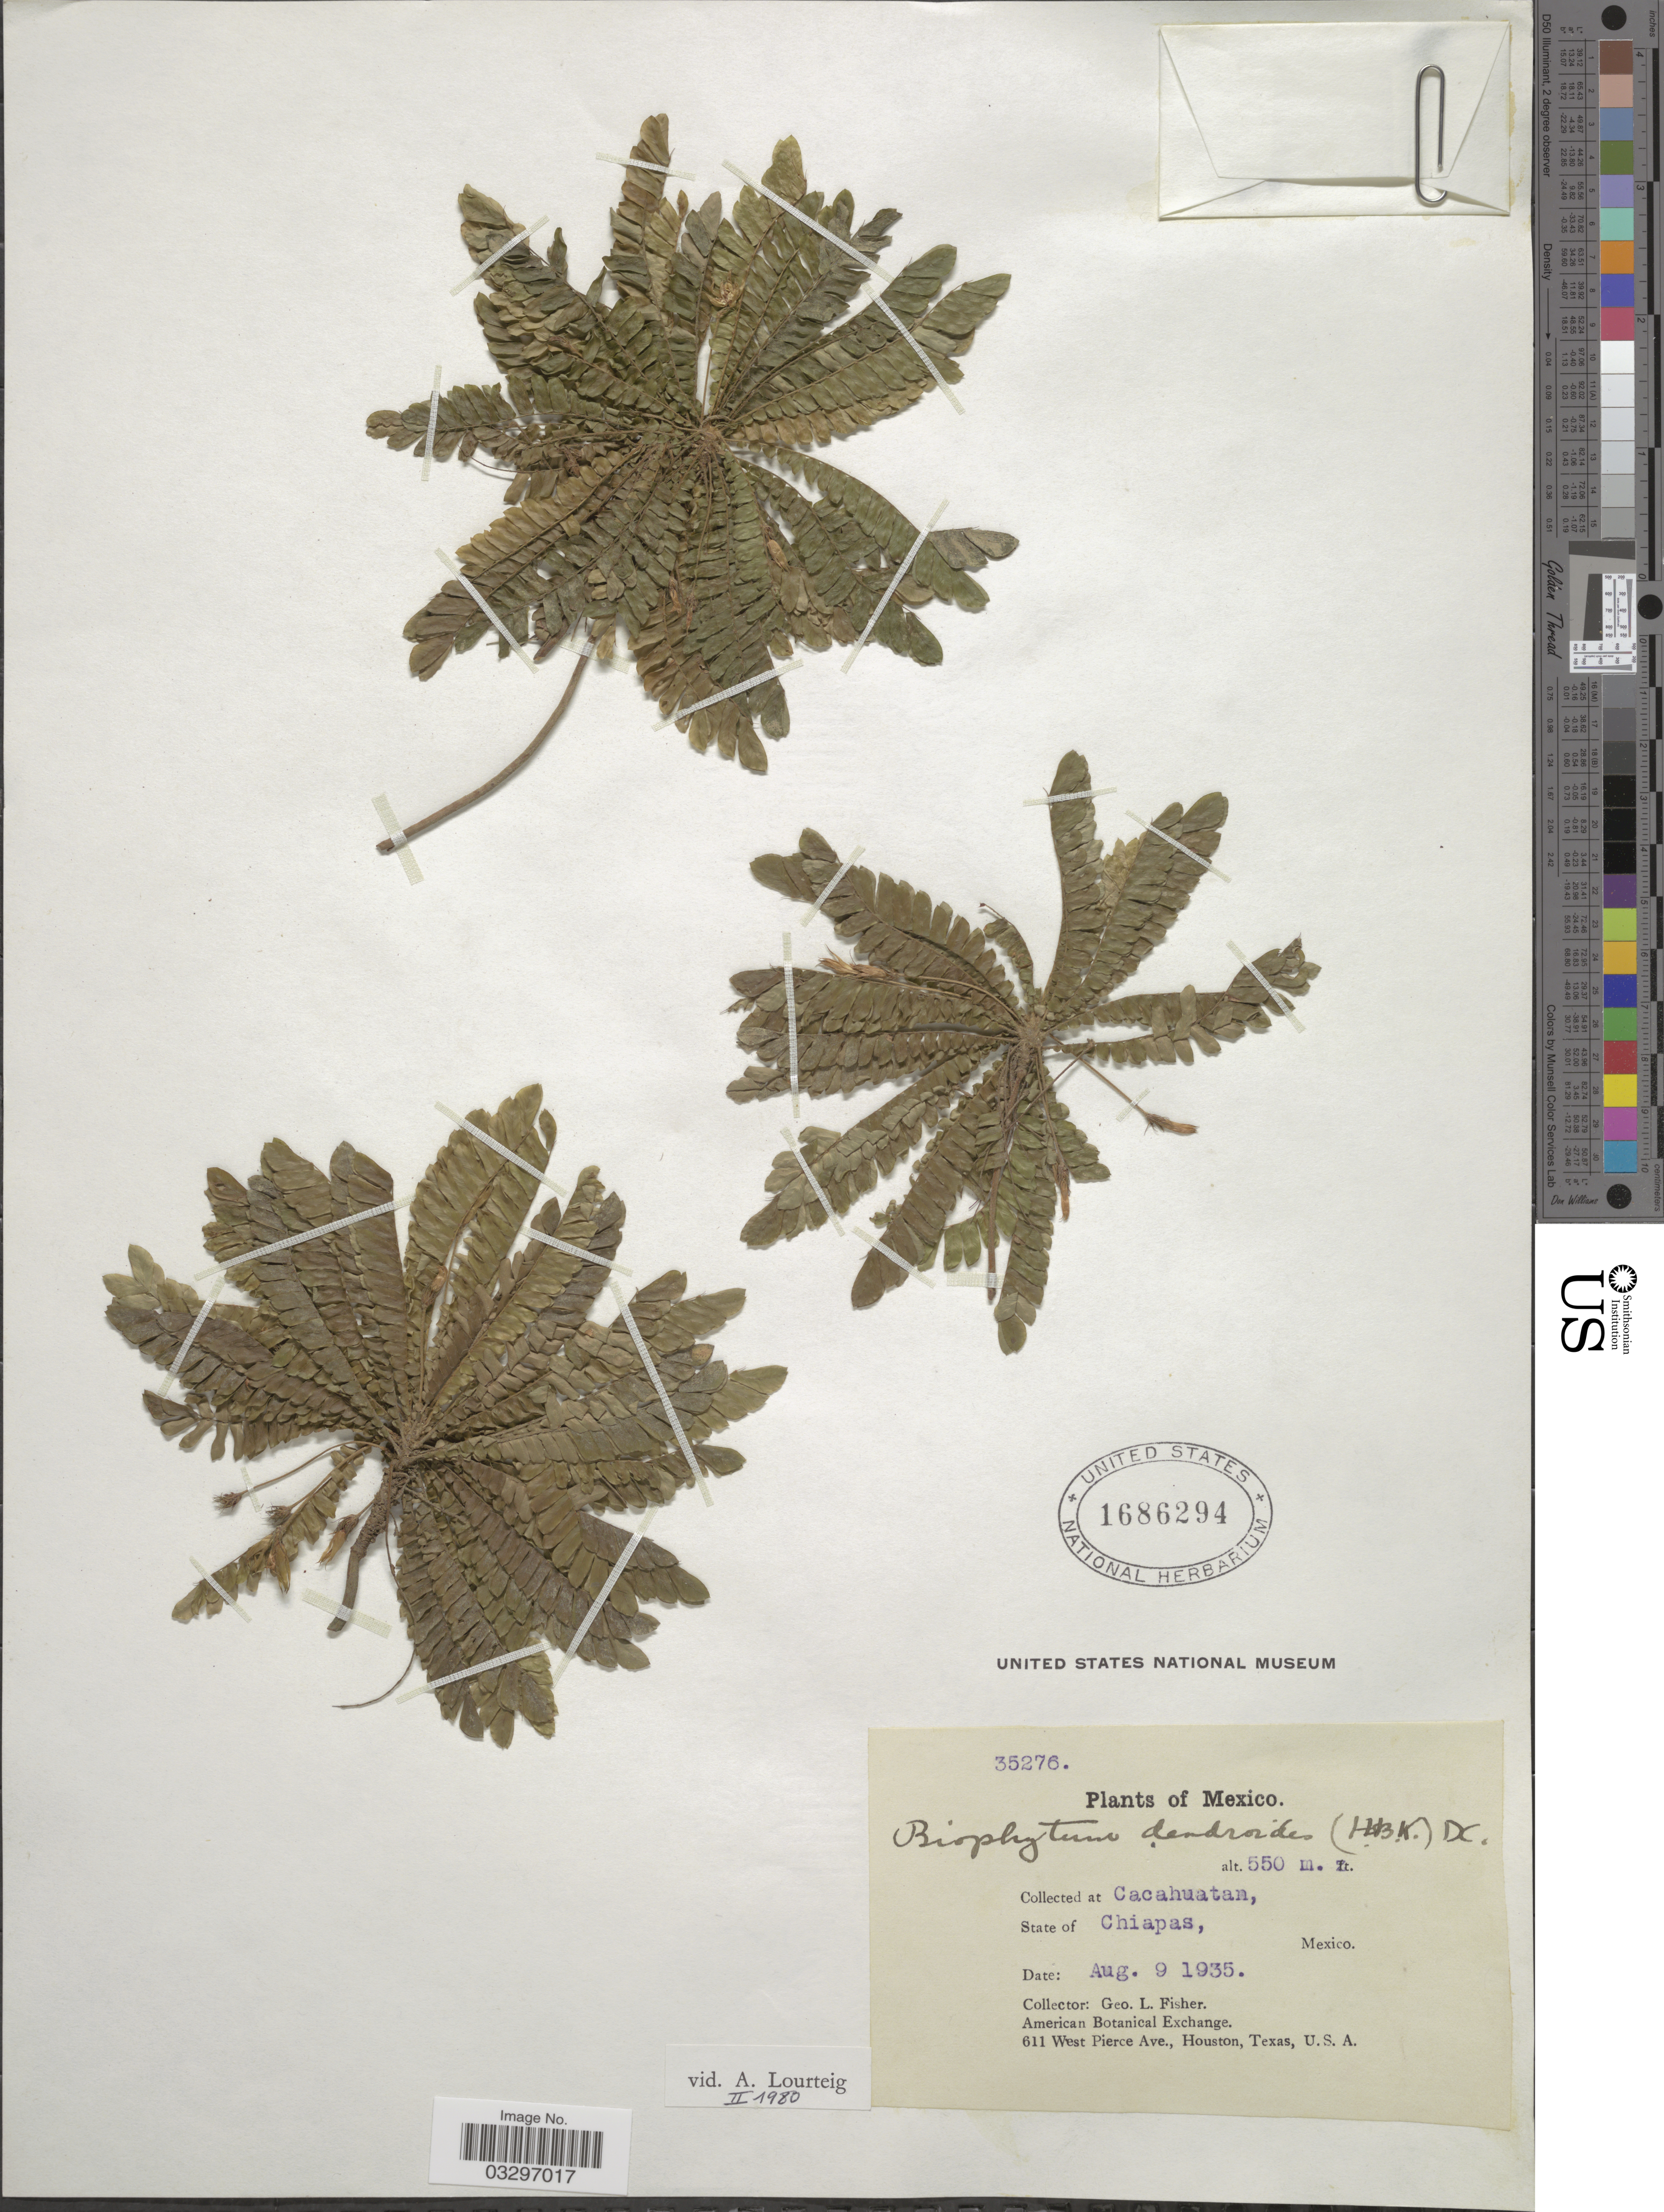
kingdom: Plantae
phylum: Tracheophyta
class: Magnoliopsida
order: Oxalidales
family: Oxalidaceae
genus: Biophytum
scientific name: Biophytum dendroides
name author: (Kunth) DC.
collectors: G. L. Fisher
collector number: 35276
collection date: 1935-08-09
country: Mexico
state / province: Chiapas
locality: Cacahuatan.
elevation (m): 550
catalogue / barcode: US 1686294